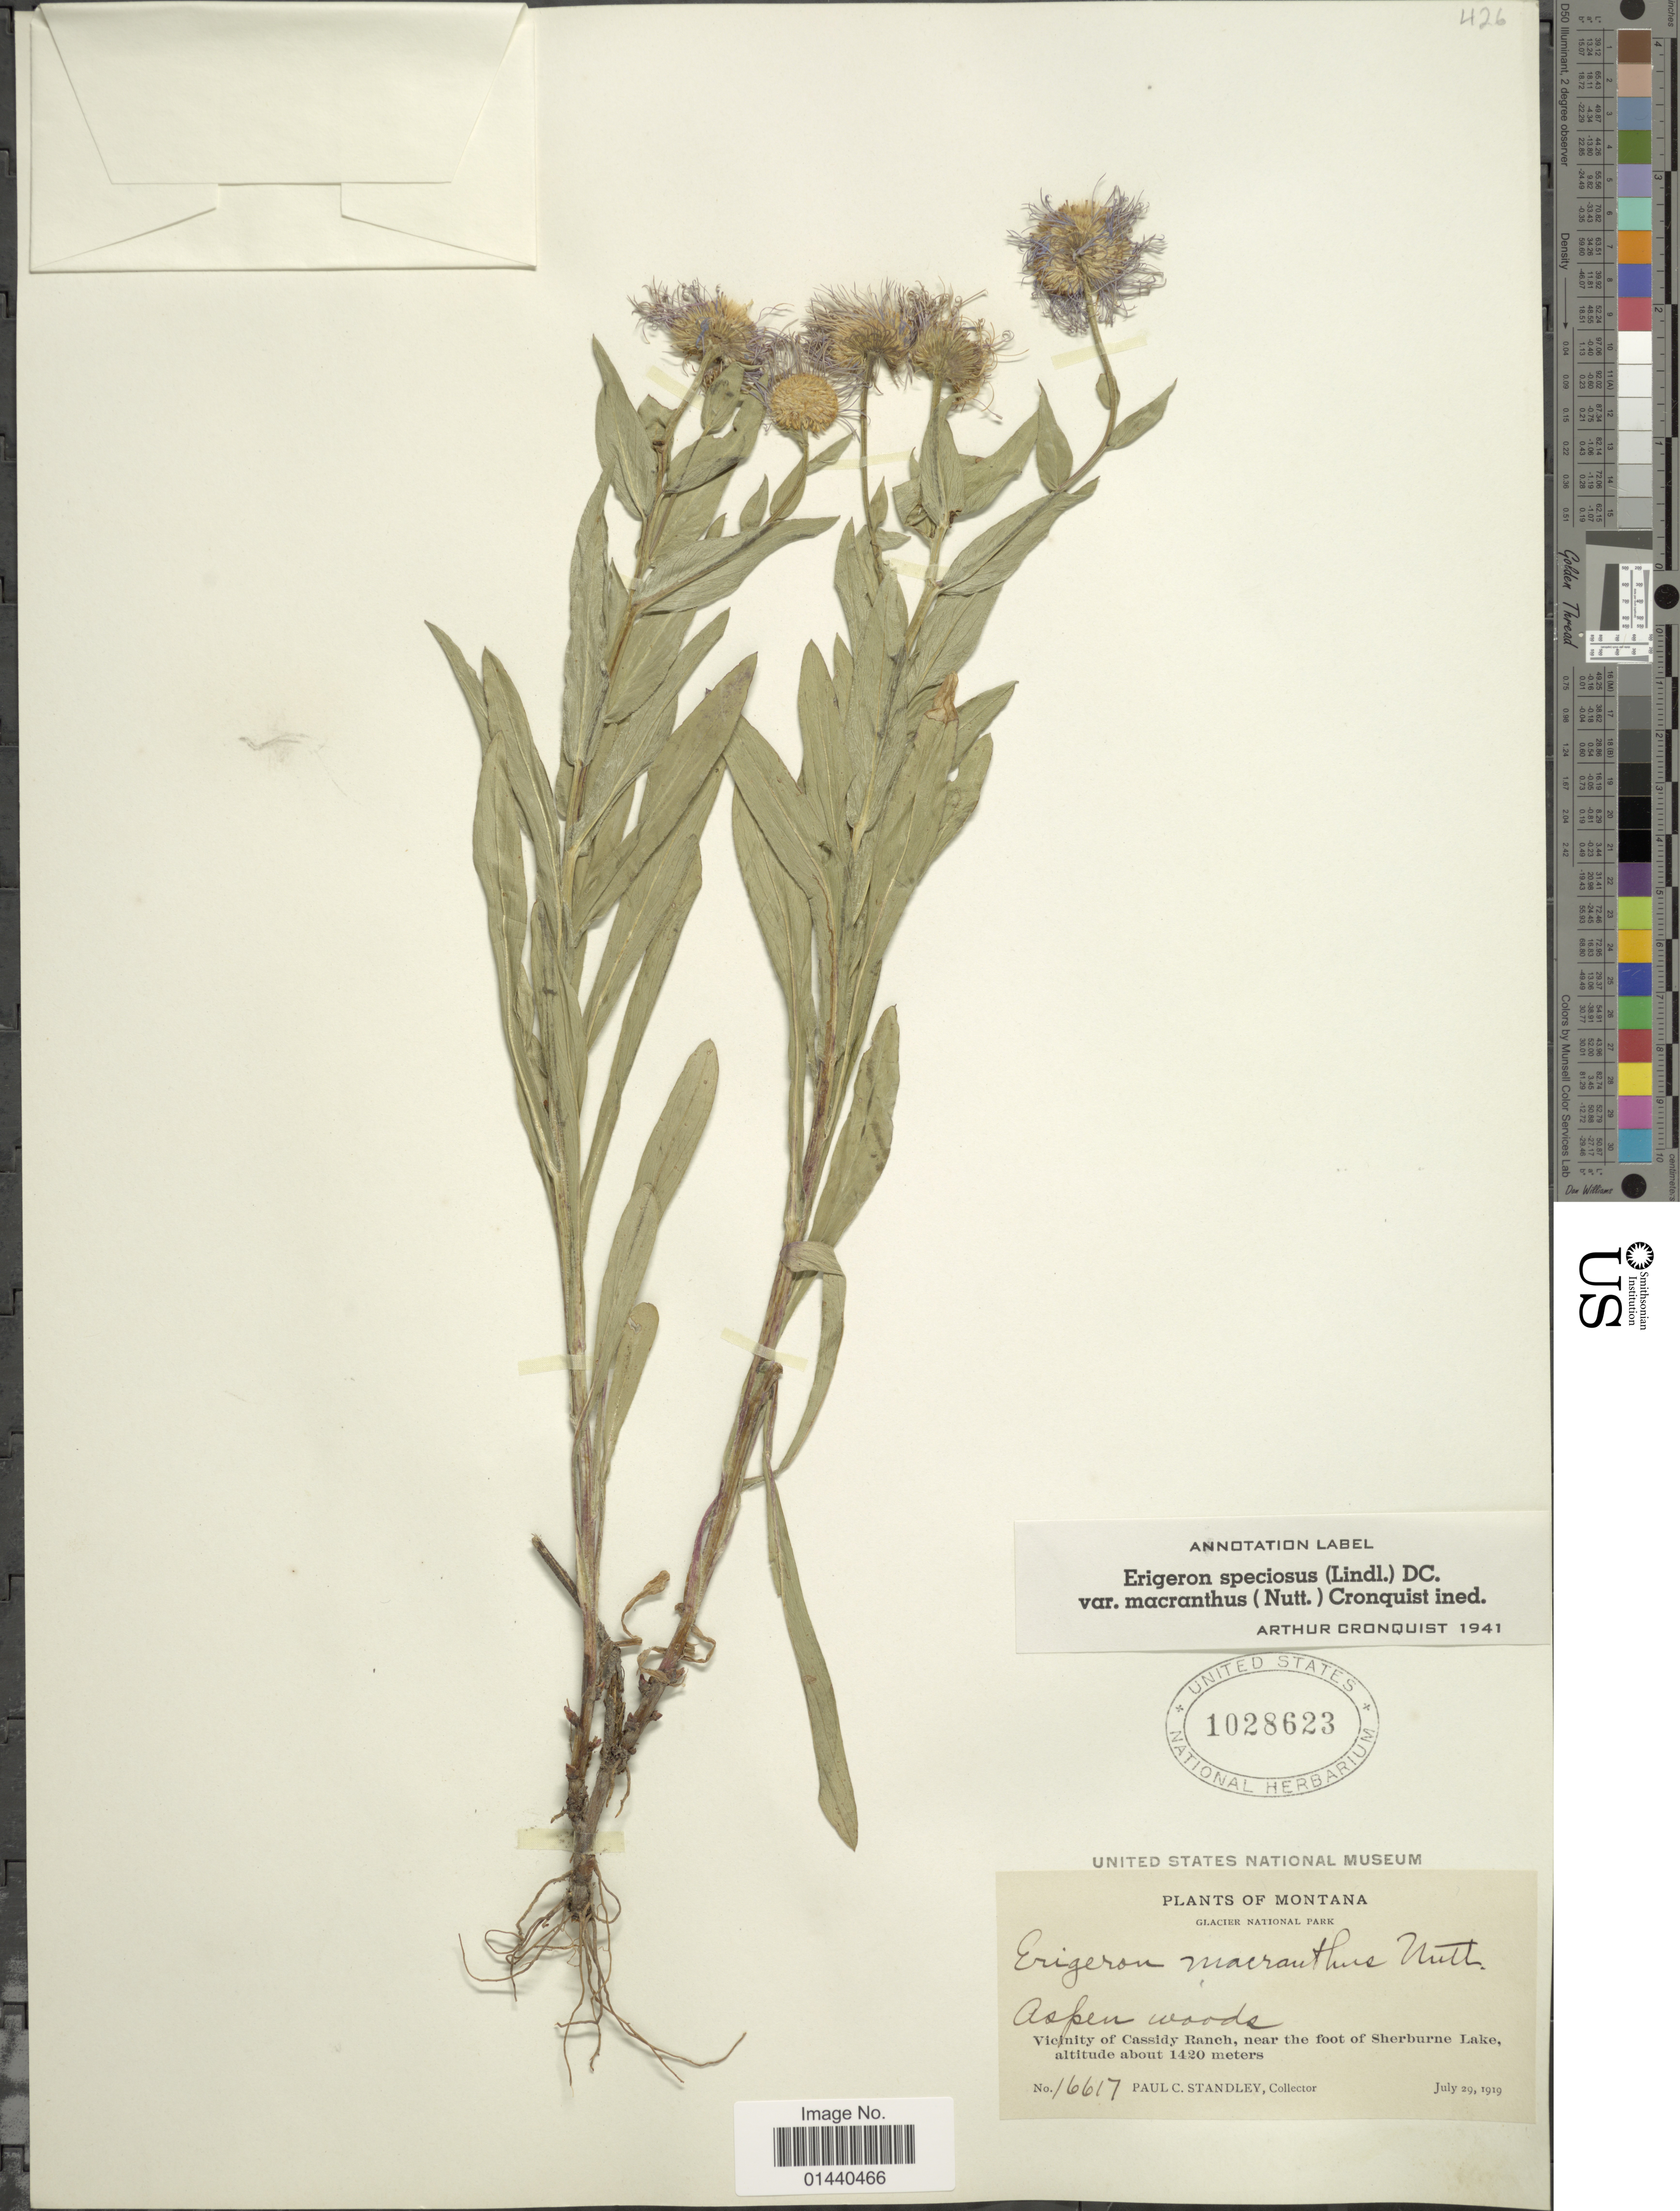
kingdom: Plantae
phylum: Tracheophyta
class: Magnoliopsida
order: Asterales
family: Asteraceae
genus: Erigeron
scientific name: Erigeron speciosus var. macranthus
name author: (Nutt.) Cronq.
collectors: P. C. Standley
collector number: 16617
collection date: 1919-07-29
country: United States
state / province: Montana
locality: Vicinity of Cassidy Ranch, near the foot of Sherburne Lake.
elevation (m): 1420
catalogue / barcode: US 1028623